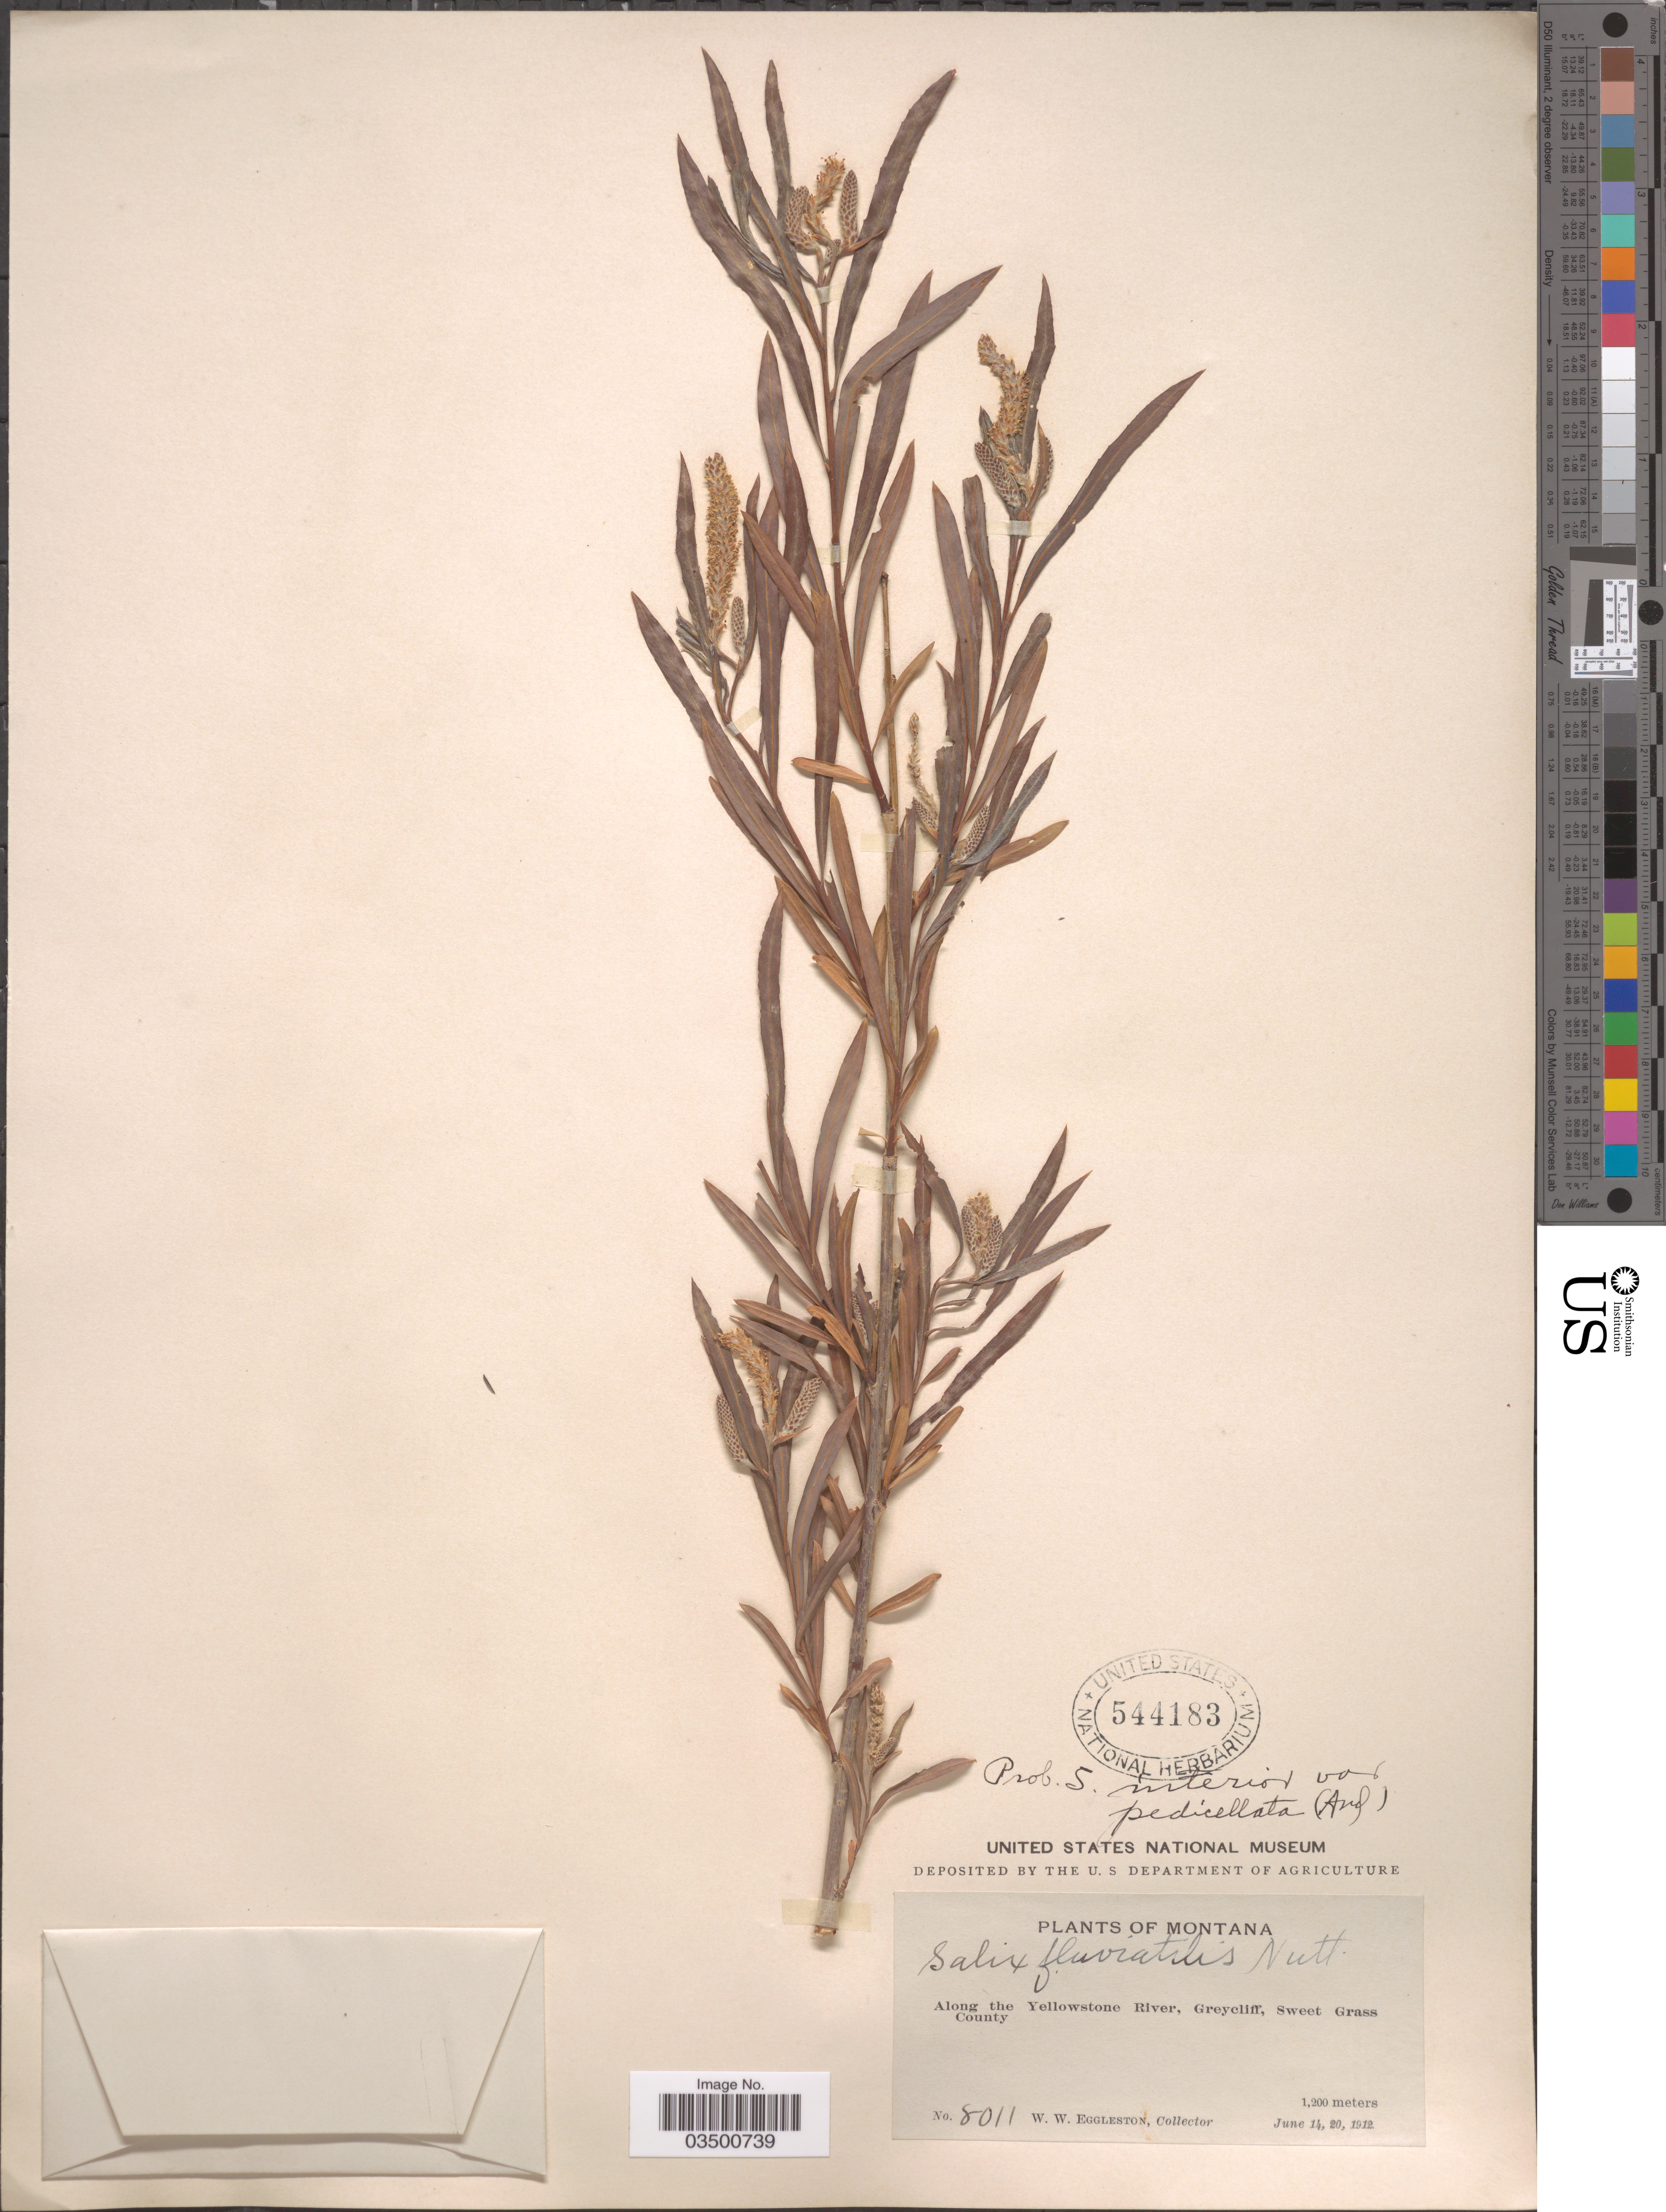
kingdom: Plantae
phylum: Tracheophyta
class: Magnoliopsida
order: Malpighiales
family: Salicaceae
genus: Salix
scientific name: Salix interior var. pedicellata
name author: (Andersson) C.R. Ball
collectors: W. W. Eggleston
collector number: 8011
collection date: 1912-06-14/1912-06-20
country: United States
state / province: Montana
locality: Along the Yellowstone River, Greycliff, Sweet Grass County.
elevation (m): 1200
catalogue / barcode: US 544183